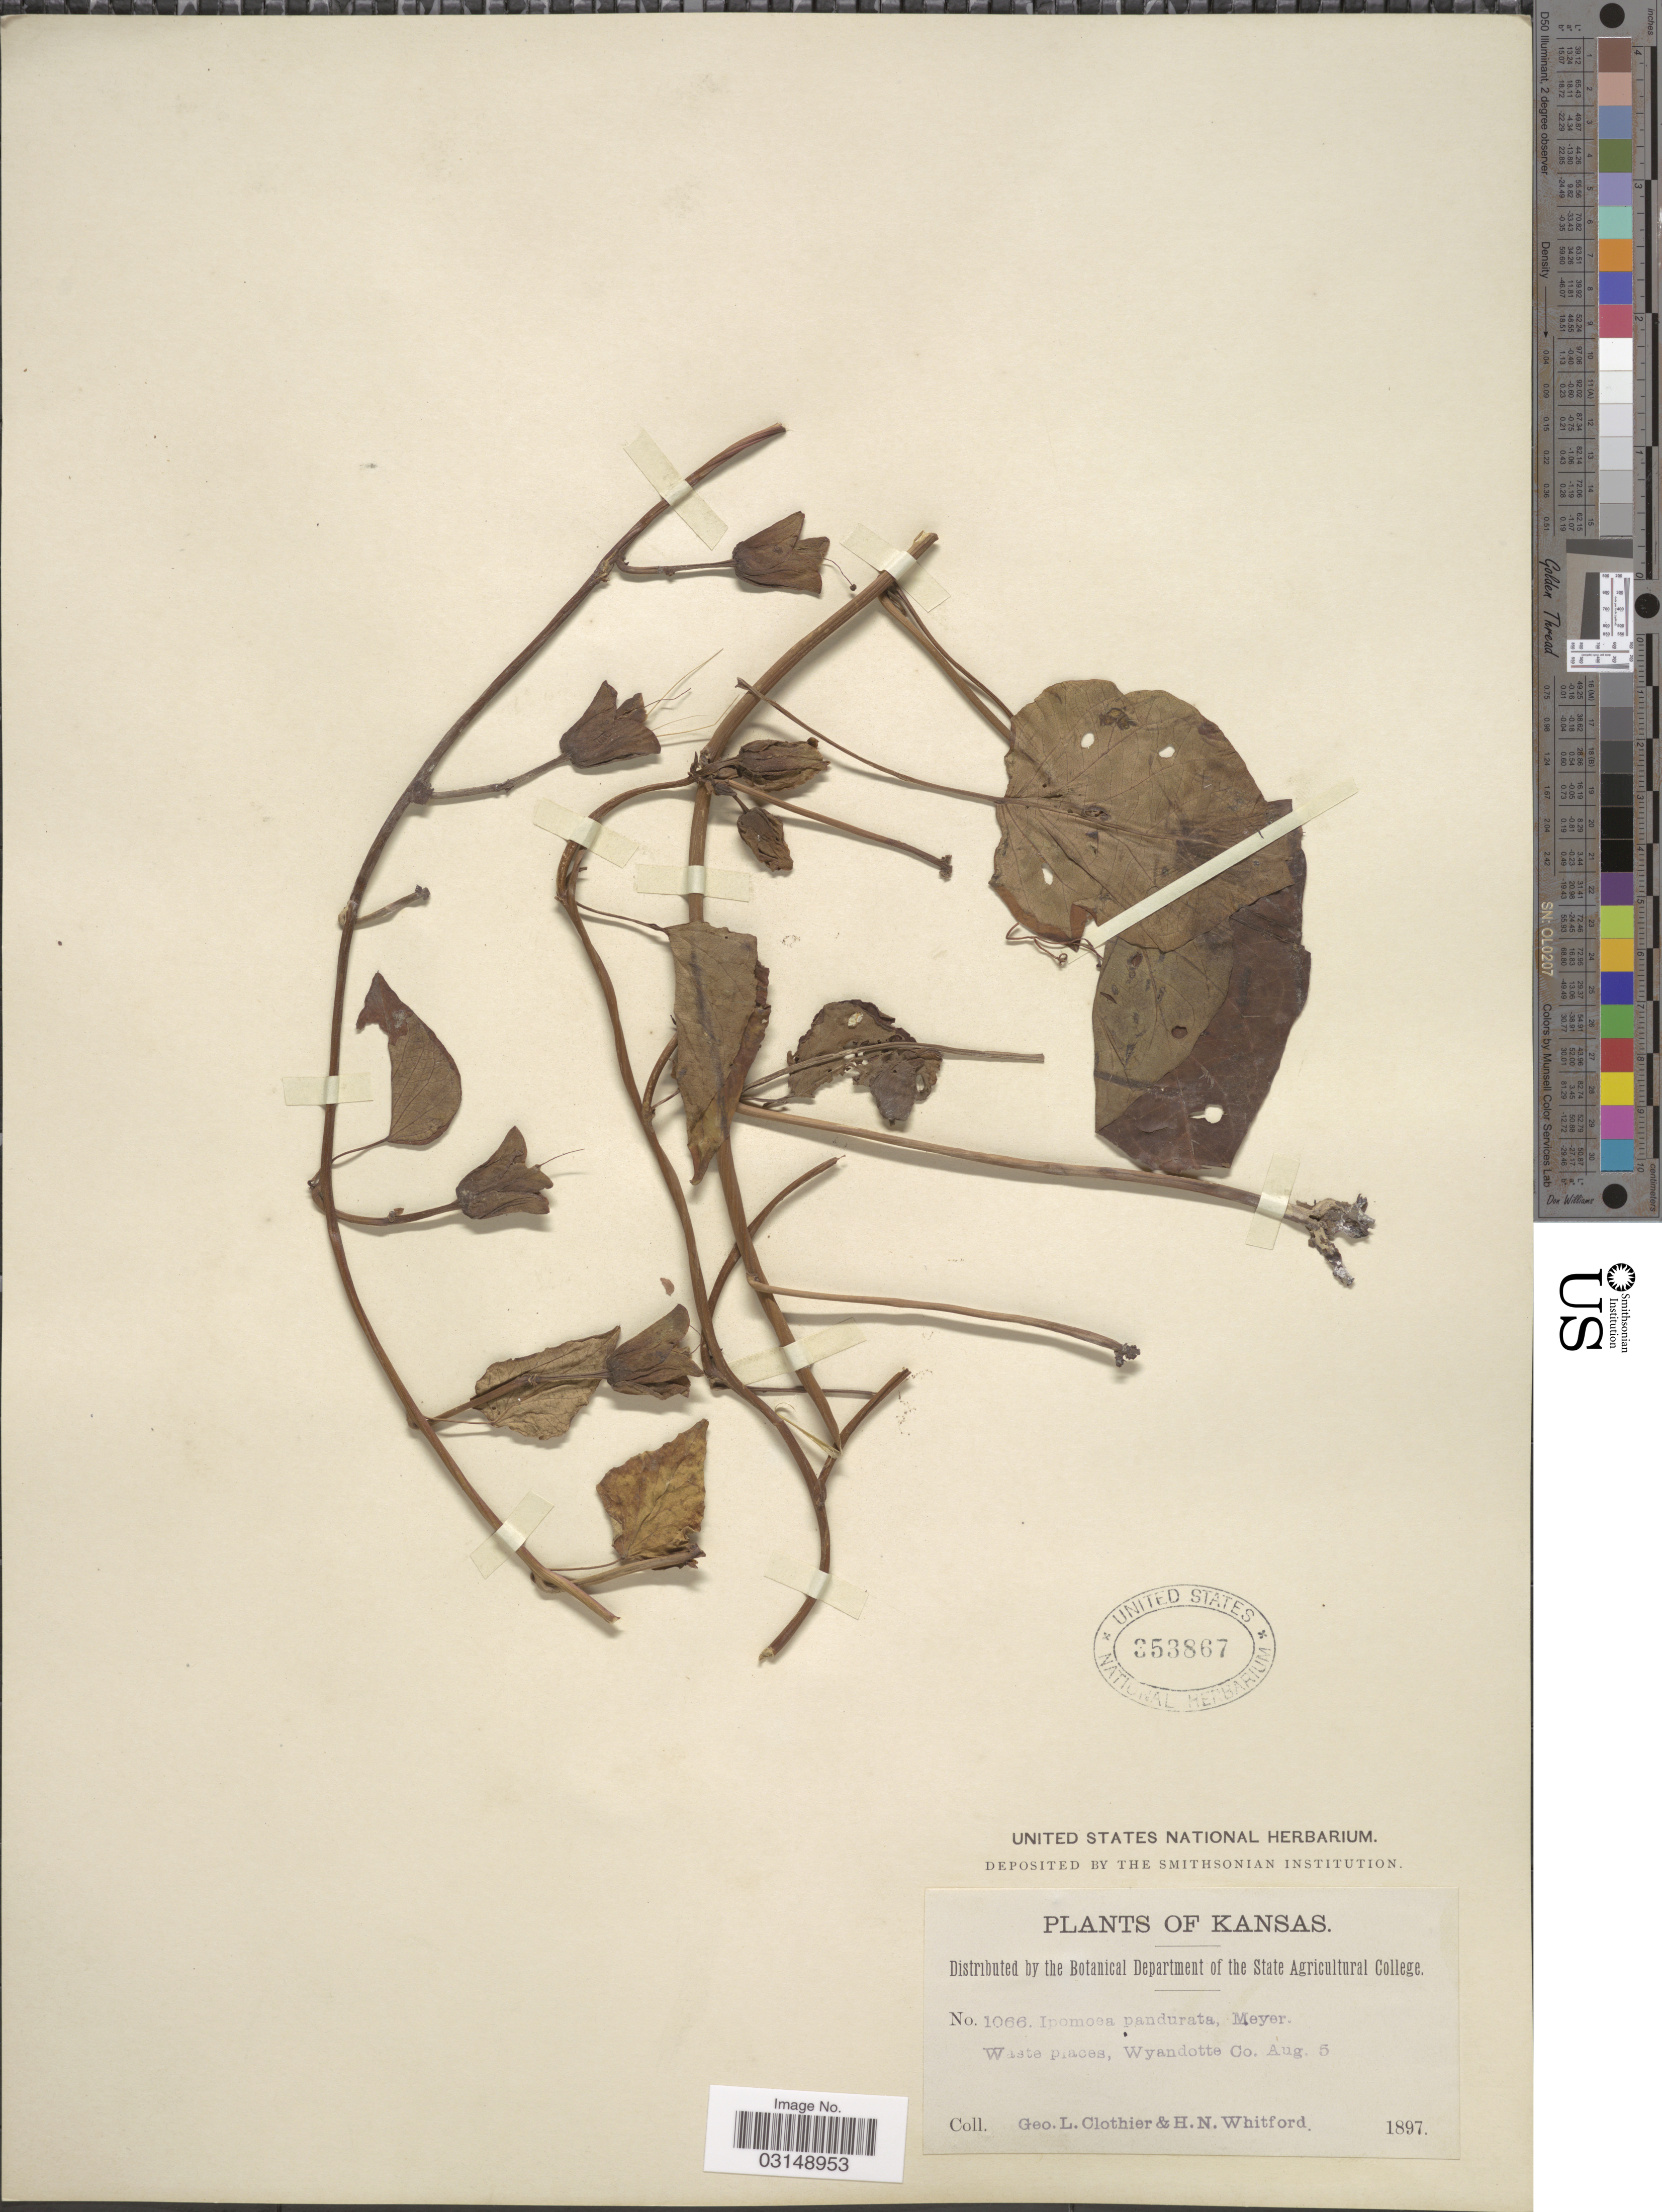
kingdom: Plantae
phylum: Tracheophyta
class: Magnoliopsida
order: Solanales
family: Convolvulaceae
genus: Ipomoea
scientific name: Ipomoea pandurata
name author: (L.) G. Mey.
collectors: G. Clothier & H. N. Whitford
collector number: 1066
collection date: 1897-08-05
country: United States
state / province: Kansas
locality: Wyandotte Co.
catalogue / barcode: US 353867